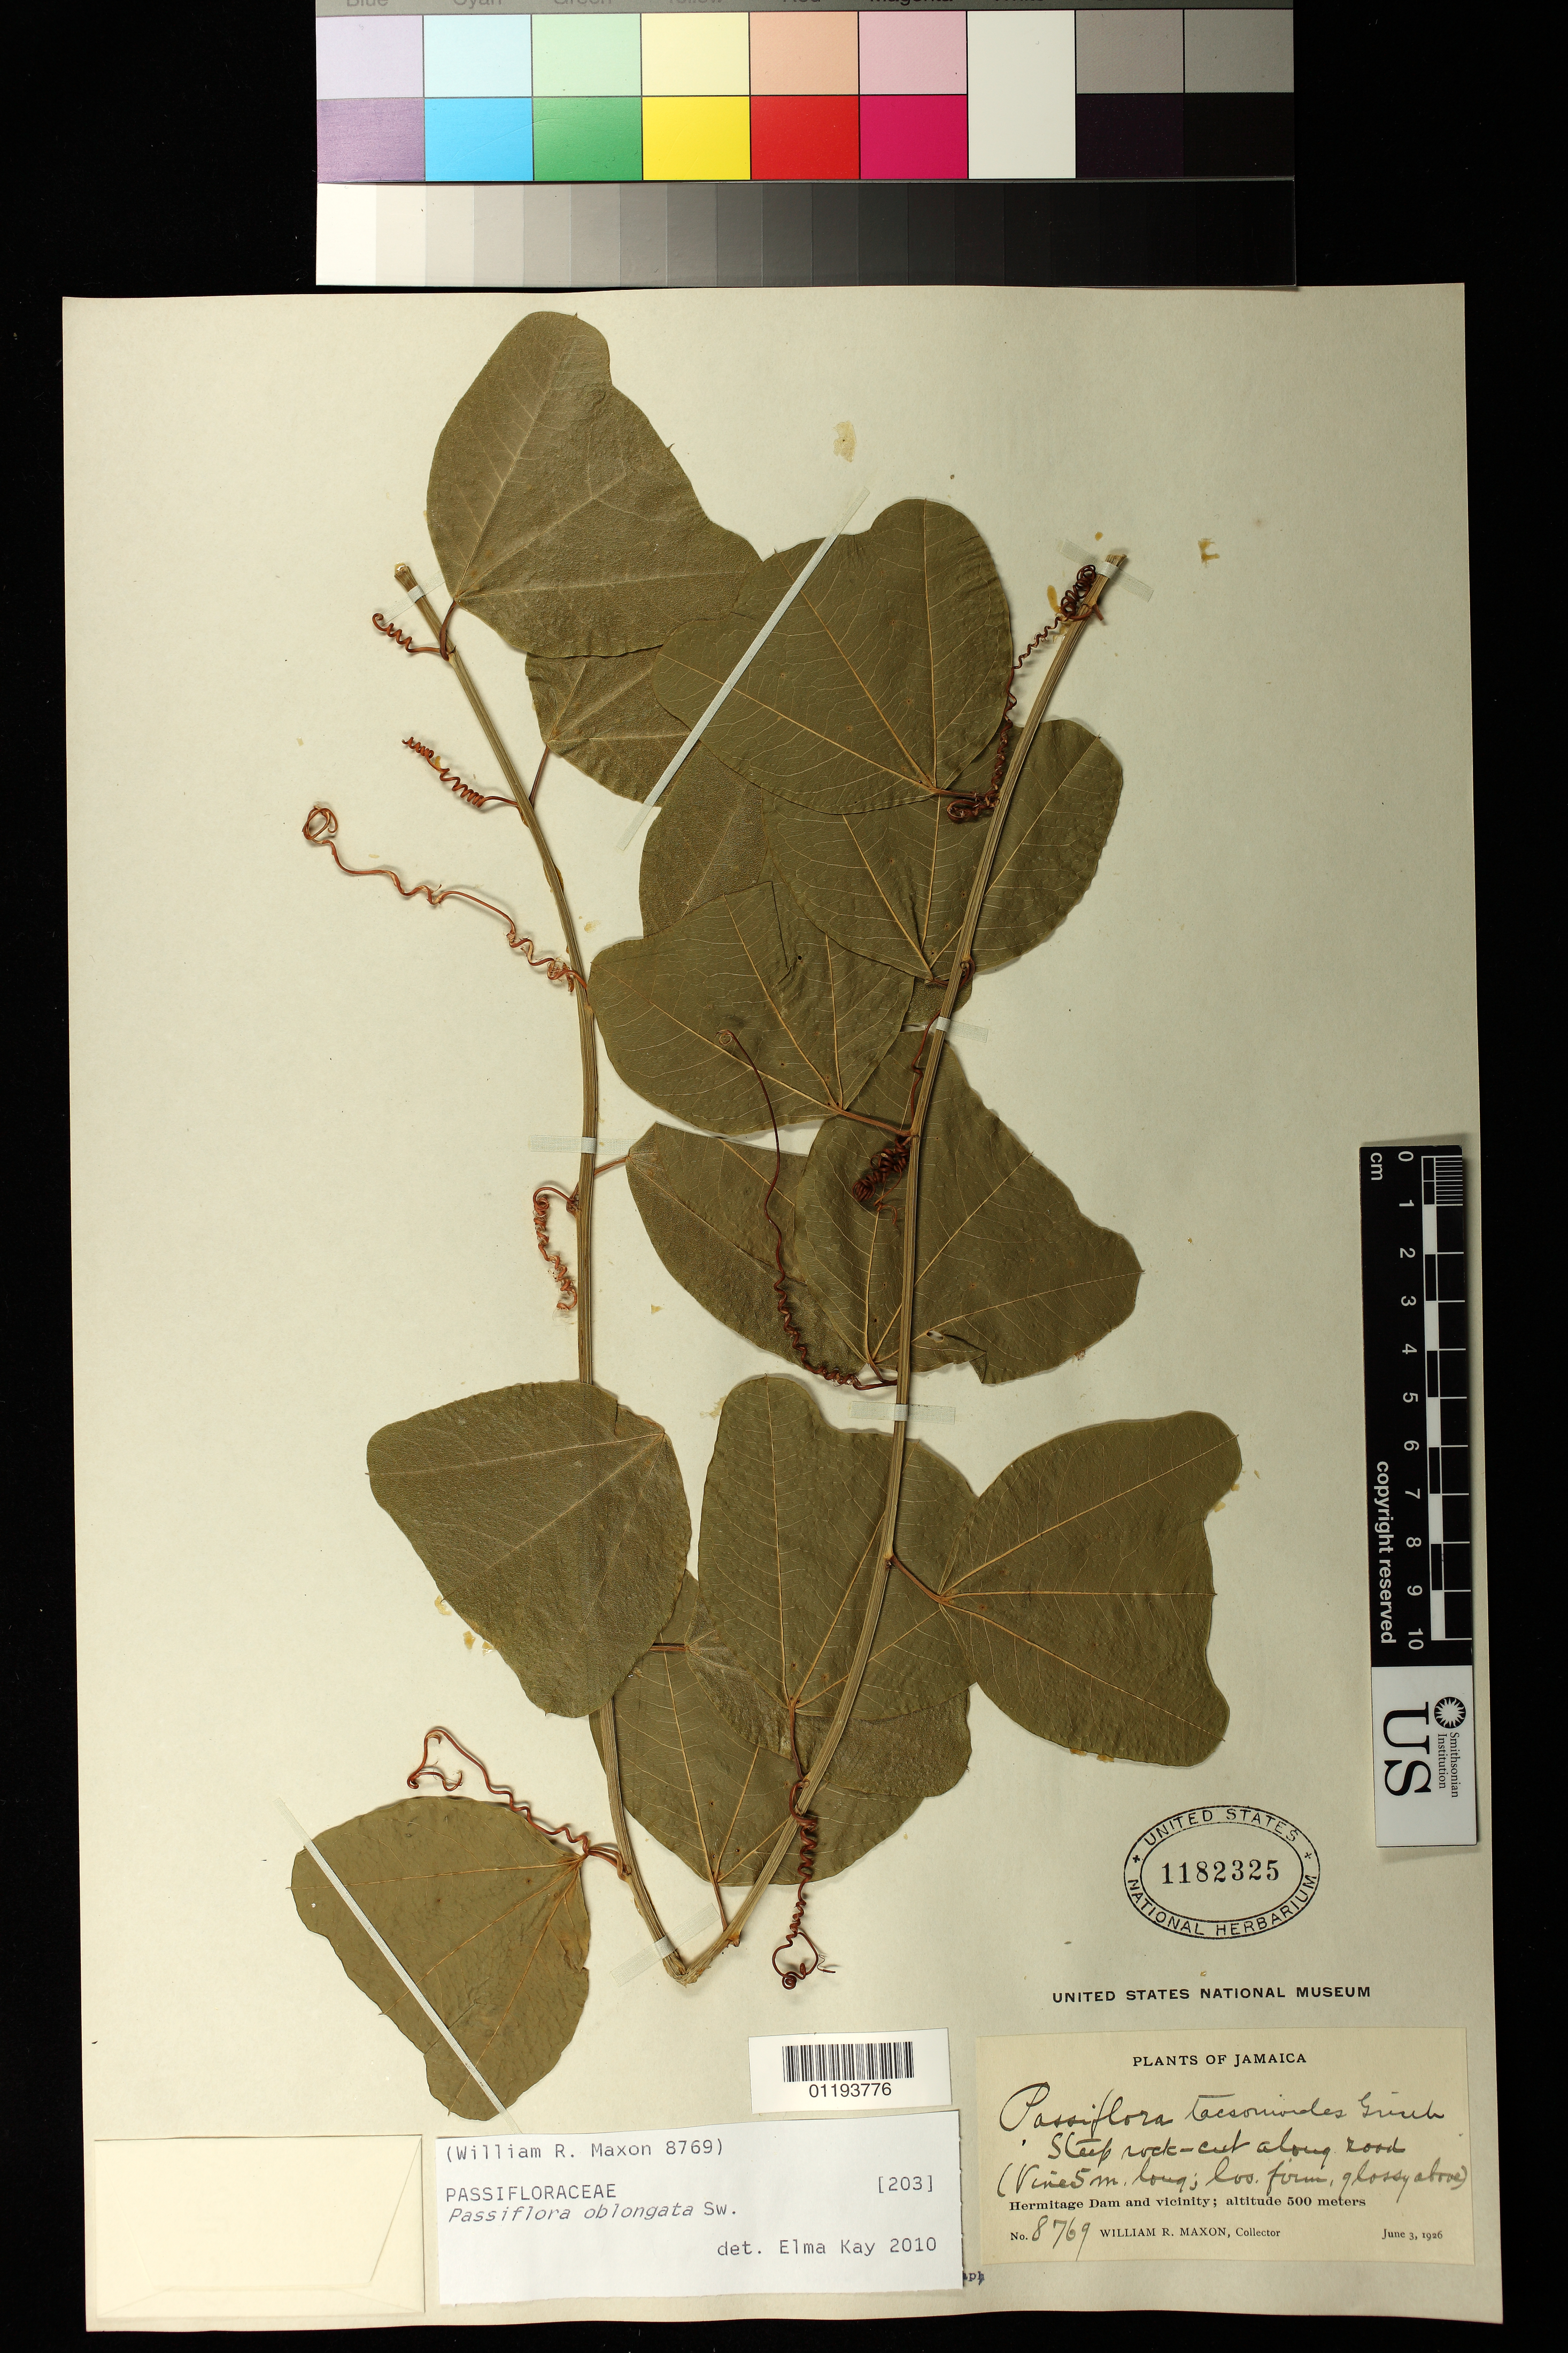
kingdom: Plantae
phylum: Tracheophyta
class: Magnoliopsida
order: Malpighiales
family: Passifloraceae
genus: Passiflora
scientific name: Passiflora oblongata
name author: Sw.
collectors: W. R. Maxon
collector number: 8769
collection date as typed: Jun 3 1926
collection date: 1926-06-03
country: Jamaica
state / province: Saint Andrew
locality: Steep rock- cut along road, Hermitage Dam [Reservoir] and vicinity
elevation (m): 500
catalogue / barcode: US 1182325